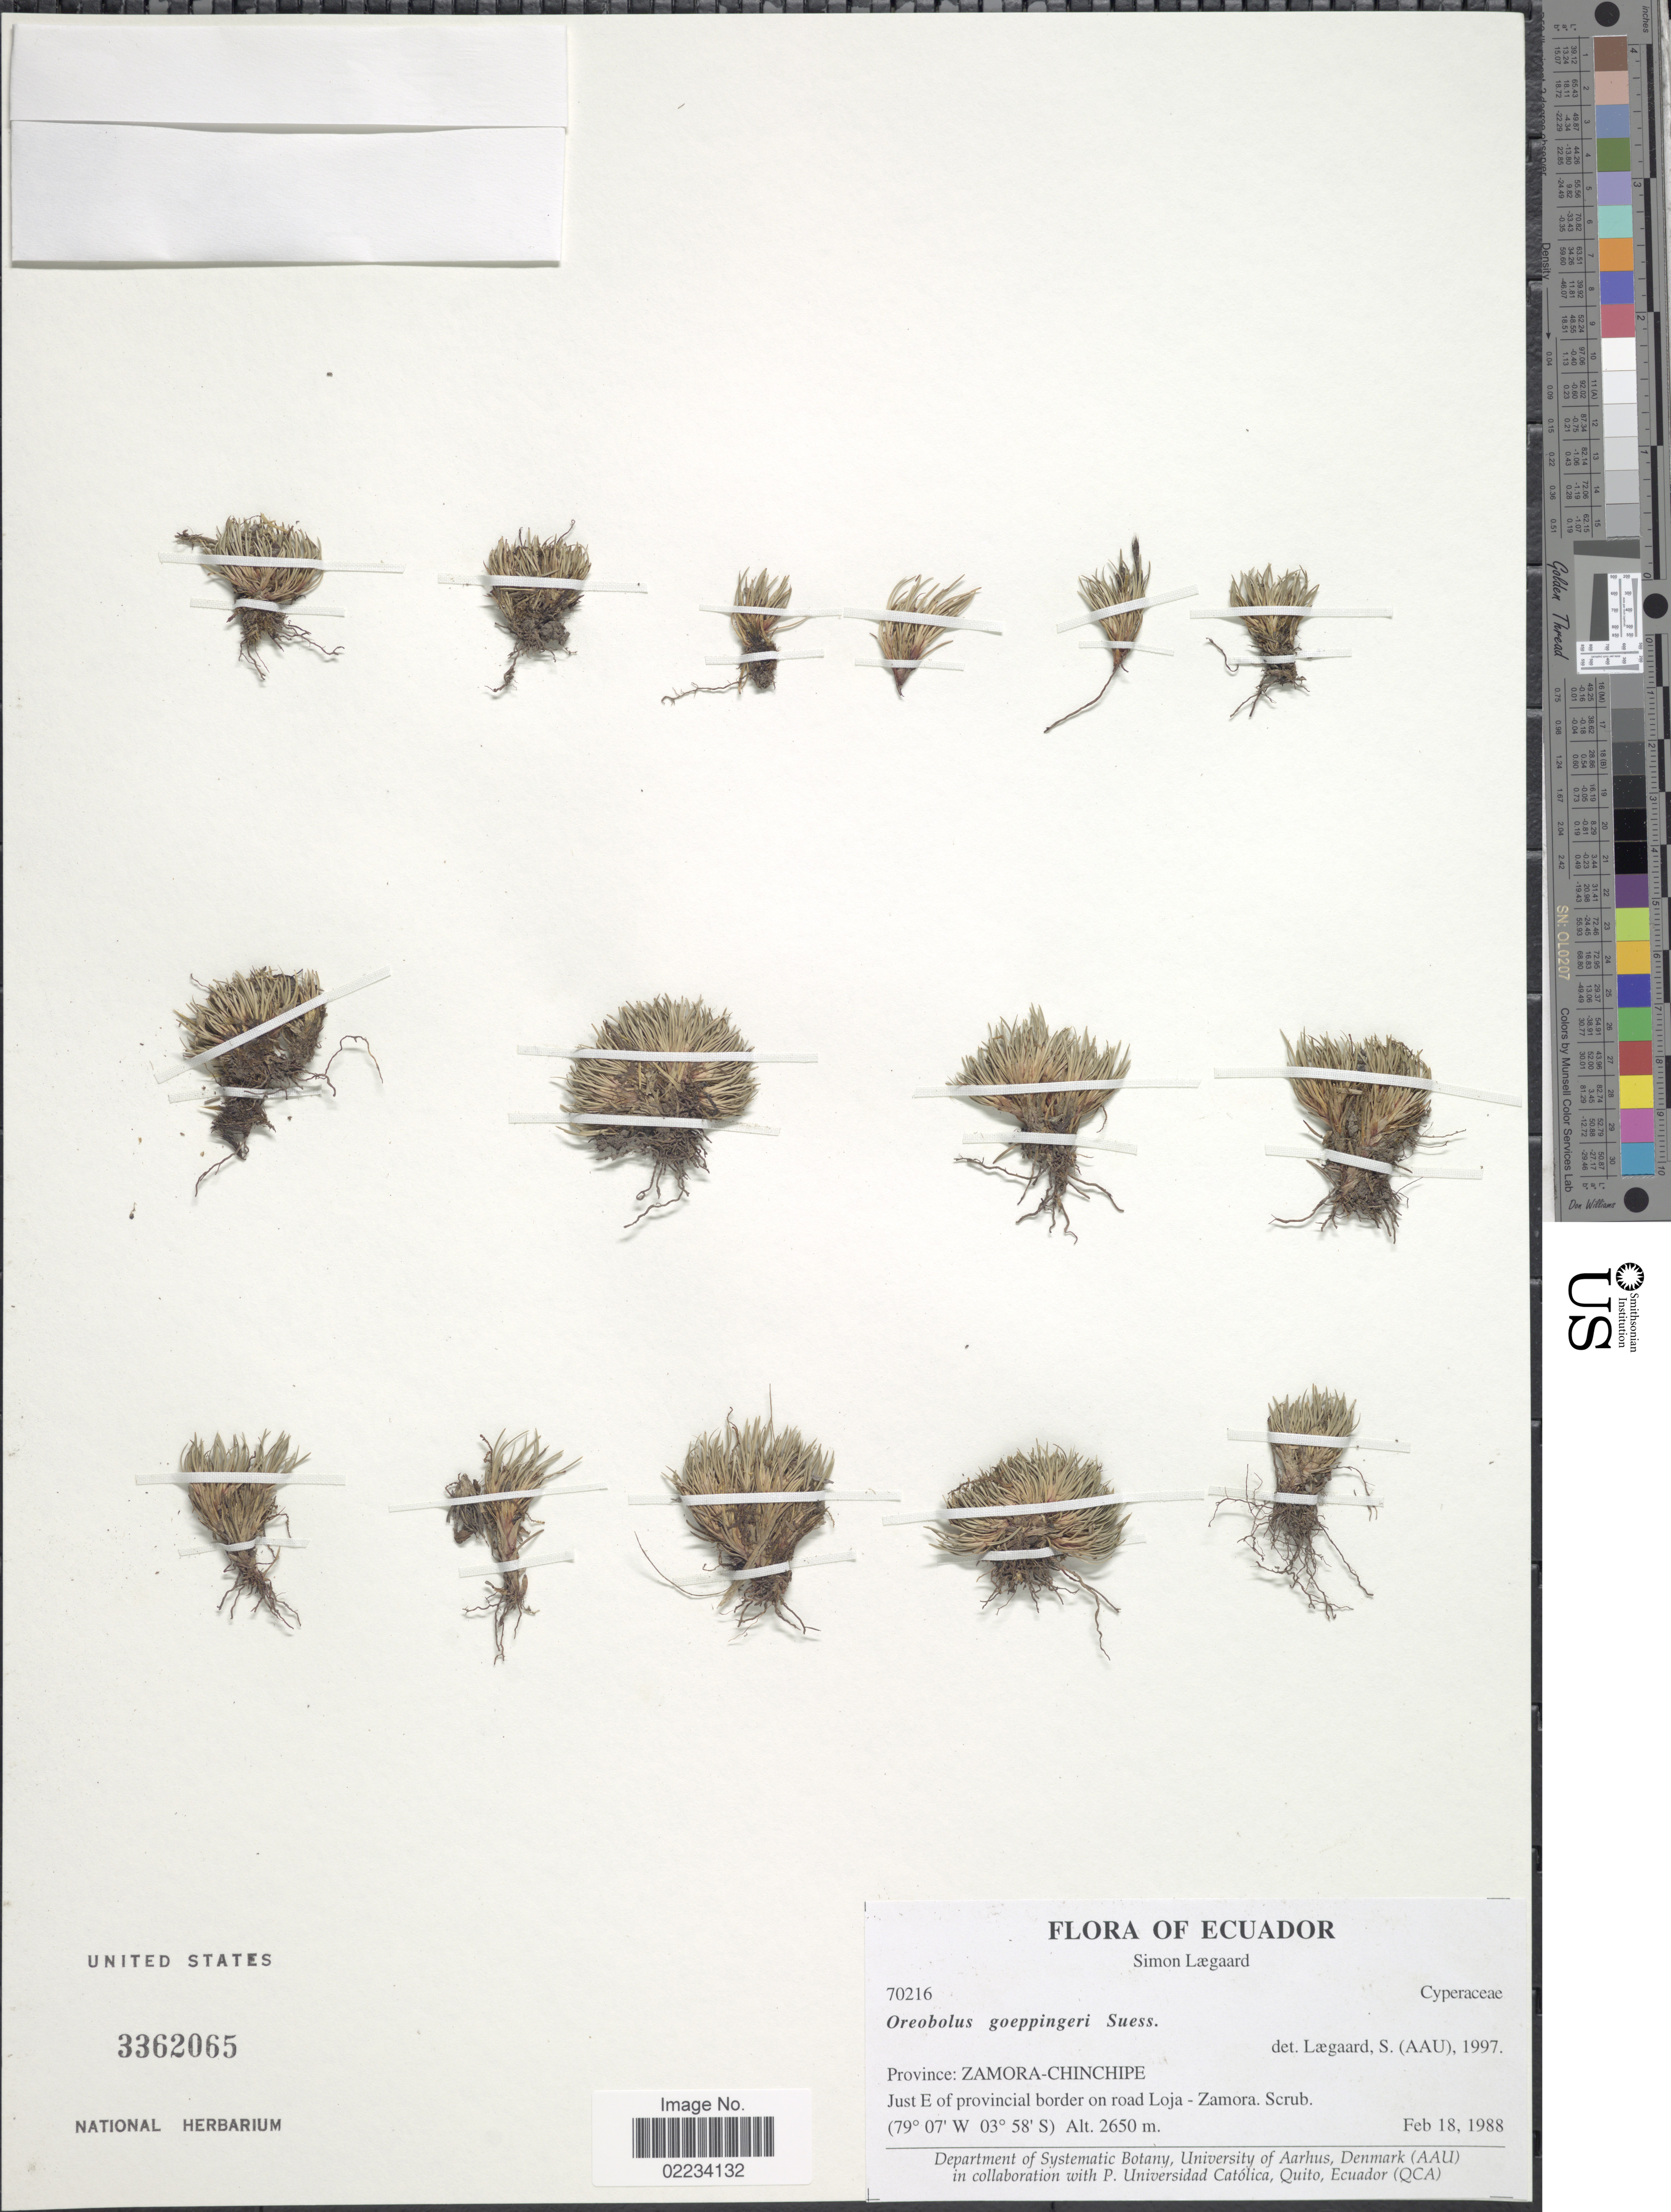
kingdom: Plantae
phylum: Tracheophyta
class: Liliopsida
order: Poales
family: Cyperaceae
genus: Oreobolus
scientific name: Oreobolus goeppingeri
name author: Suess.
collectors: S. Lægaard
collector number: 70216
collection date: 1988-02-18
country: Ecuador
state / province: Zamora-Chinchipe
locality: Just E of provincial border on road Loja - Zamora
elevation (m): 2650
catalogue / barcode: US 3362065